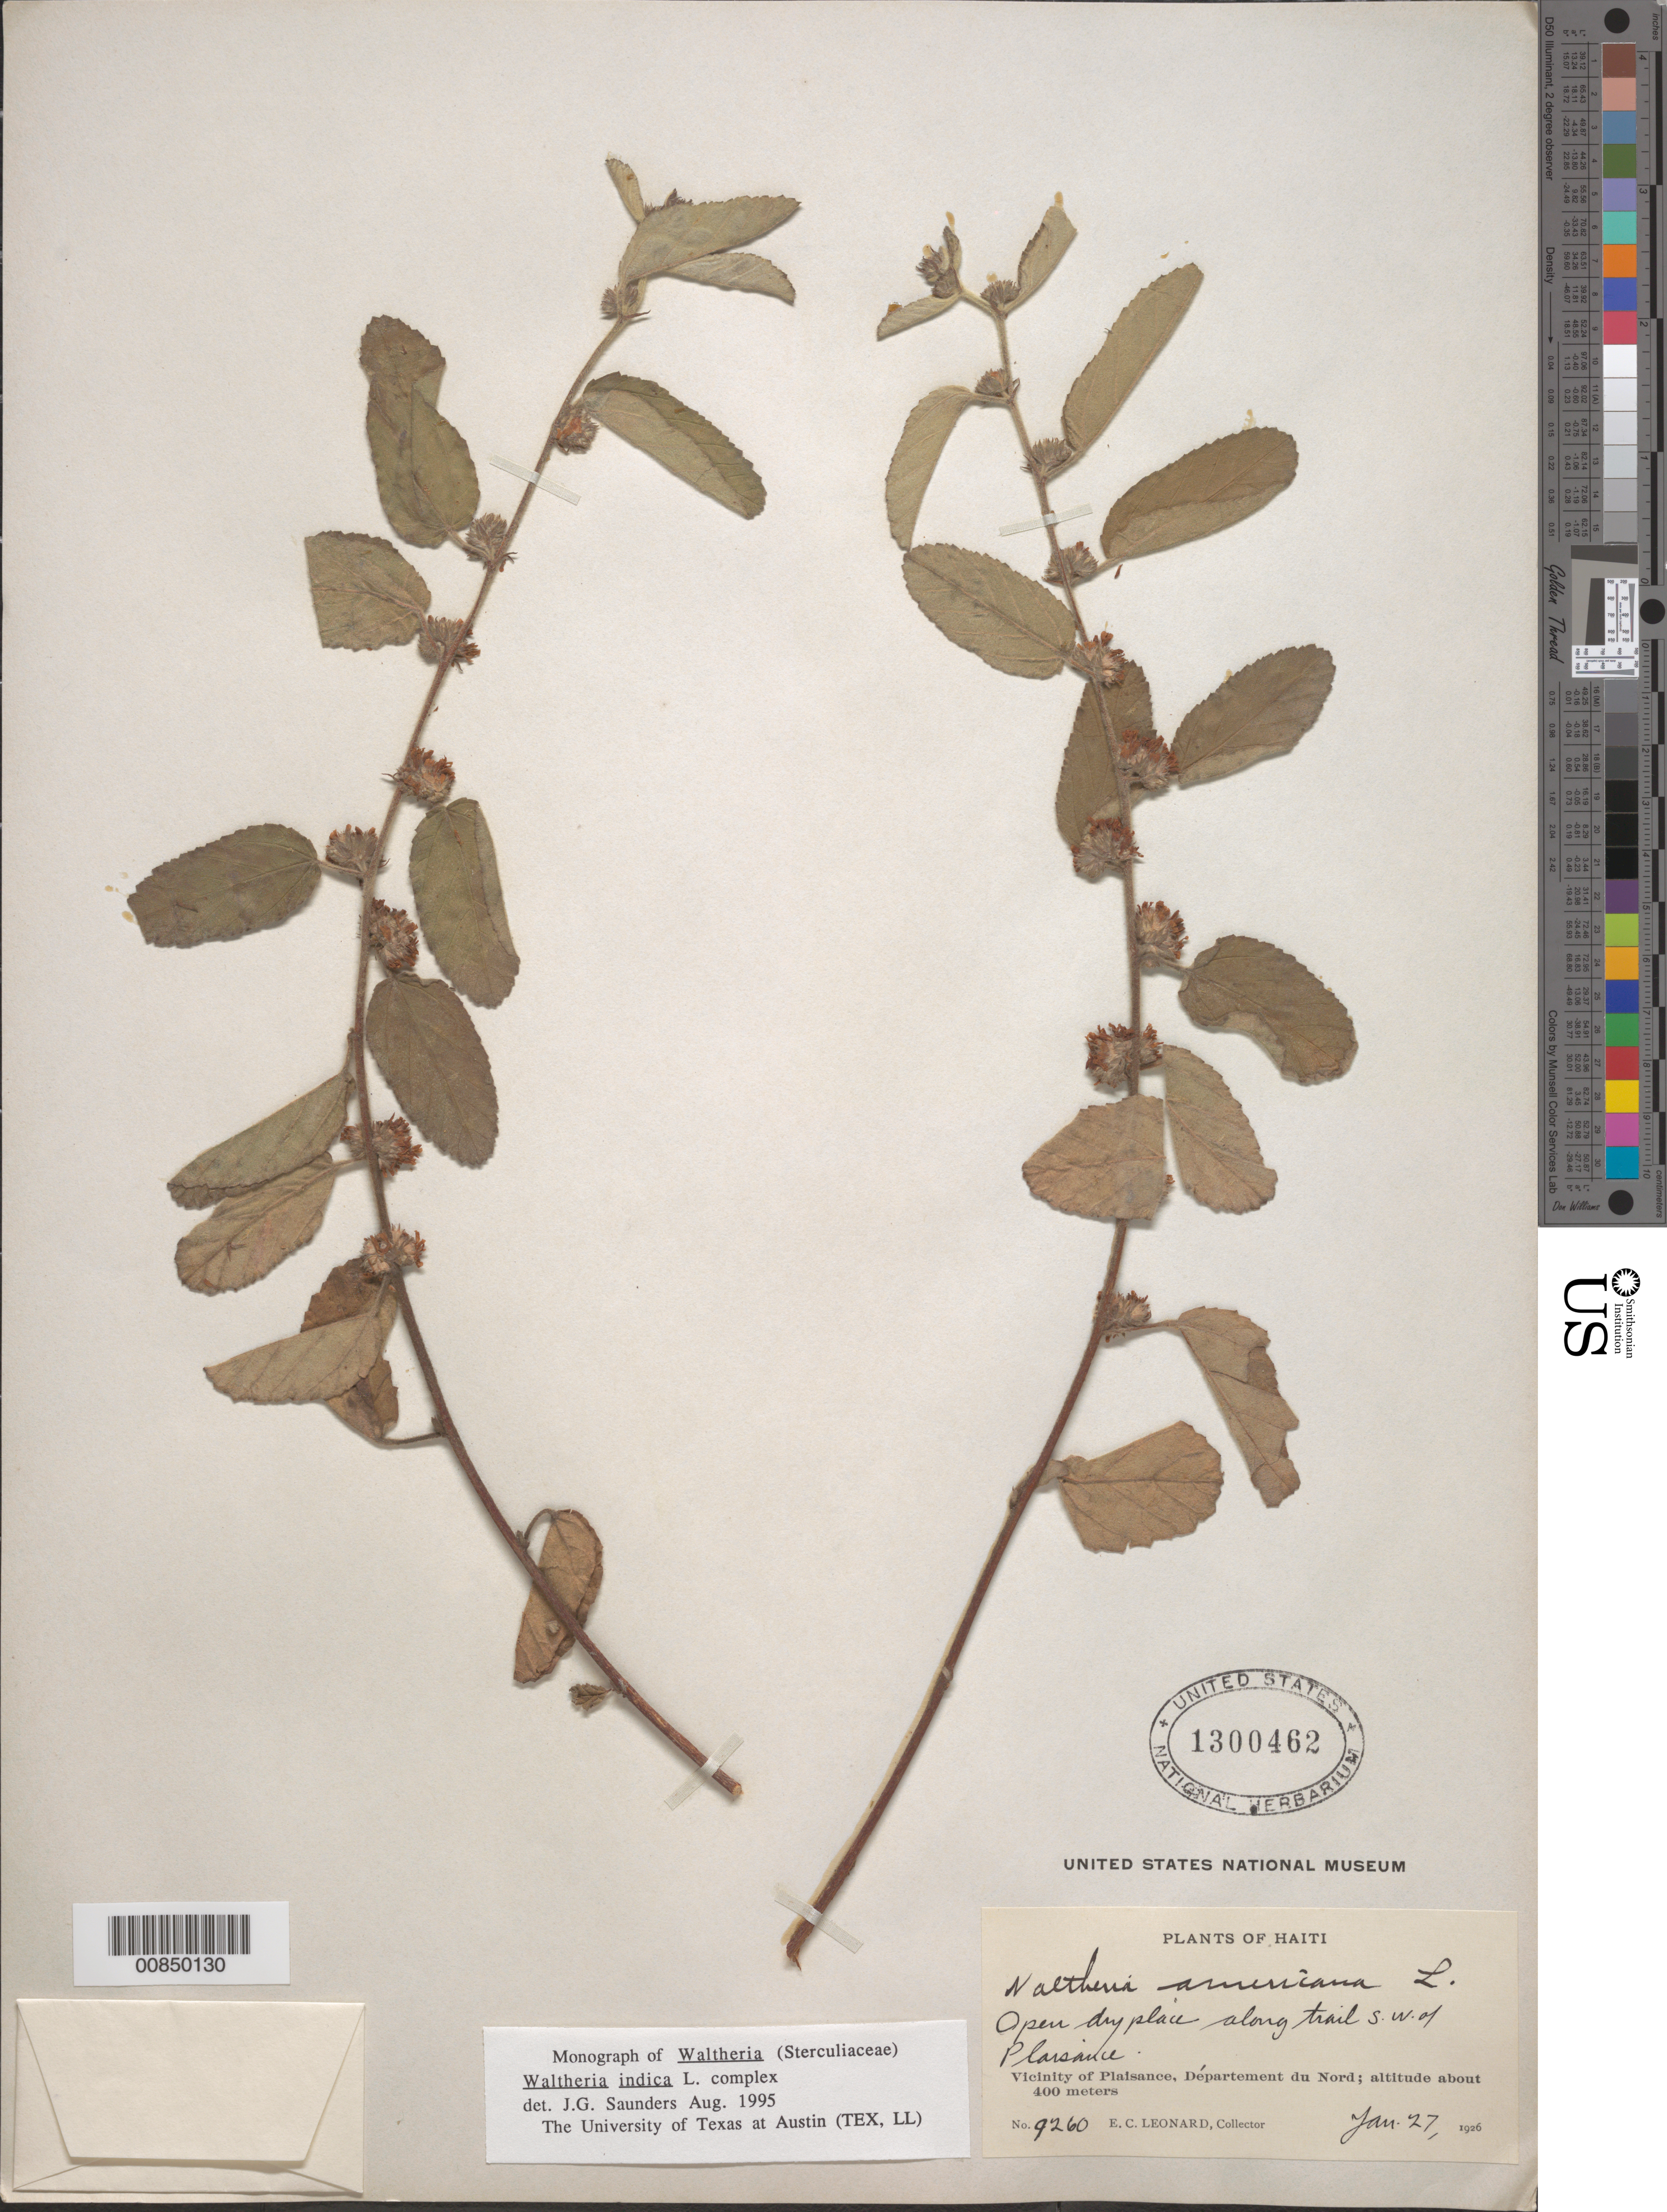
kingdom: Plantae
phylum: Tracheophyta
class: Magnoliopsida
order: Malvales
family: Malvaceae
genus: Waltheria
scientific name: Waltheria indica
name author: L.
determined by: Saunders, J. G.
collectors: E. C. Leonard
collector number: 9260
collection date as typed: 27 Jan 1926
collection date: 1926-01-27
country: Haiti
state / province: Nord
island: Hispaniola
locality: Vicinity of Plaisance, trail SW of town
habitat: Open dry place along trail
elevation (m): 400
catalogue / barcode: US 1300462